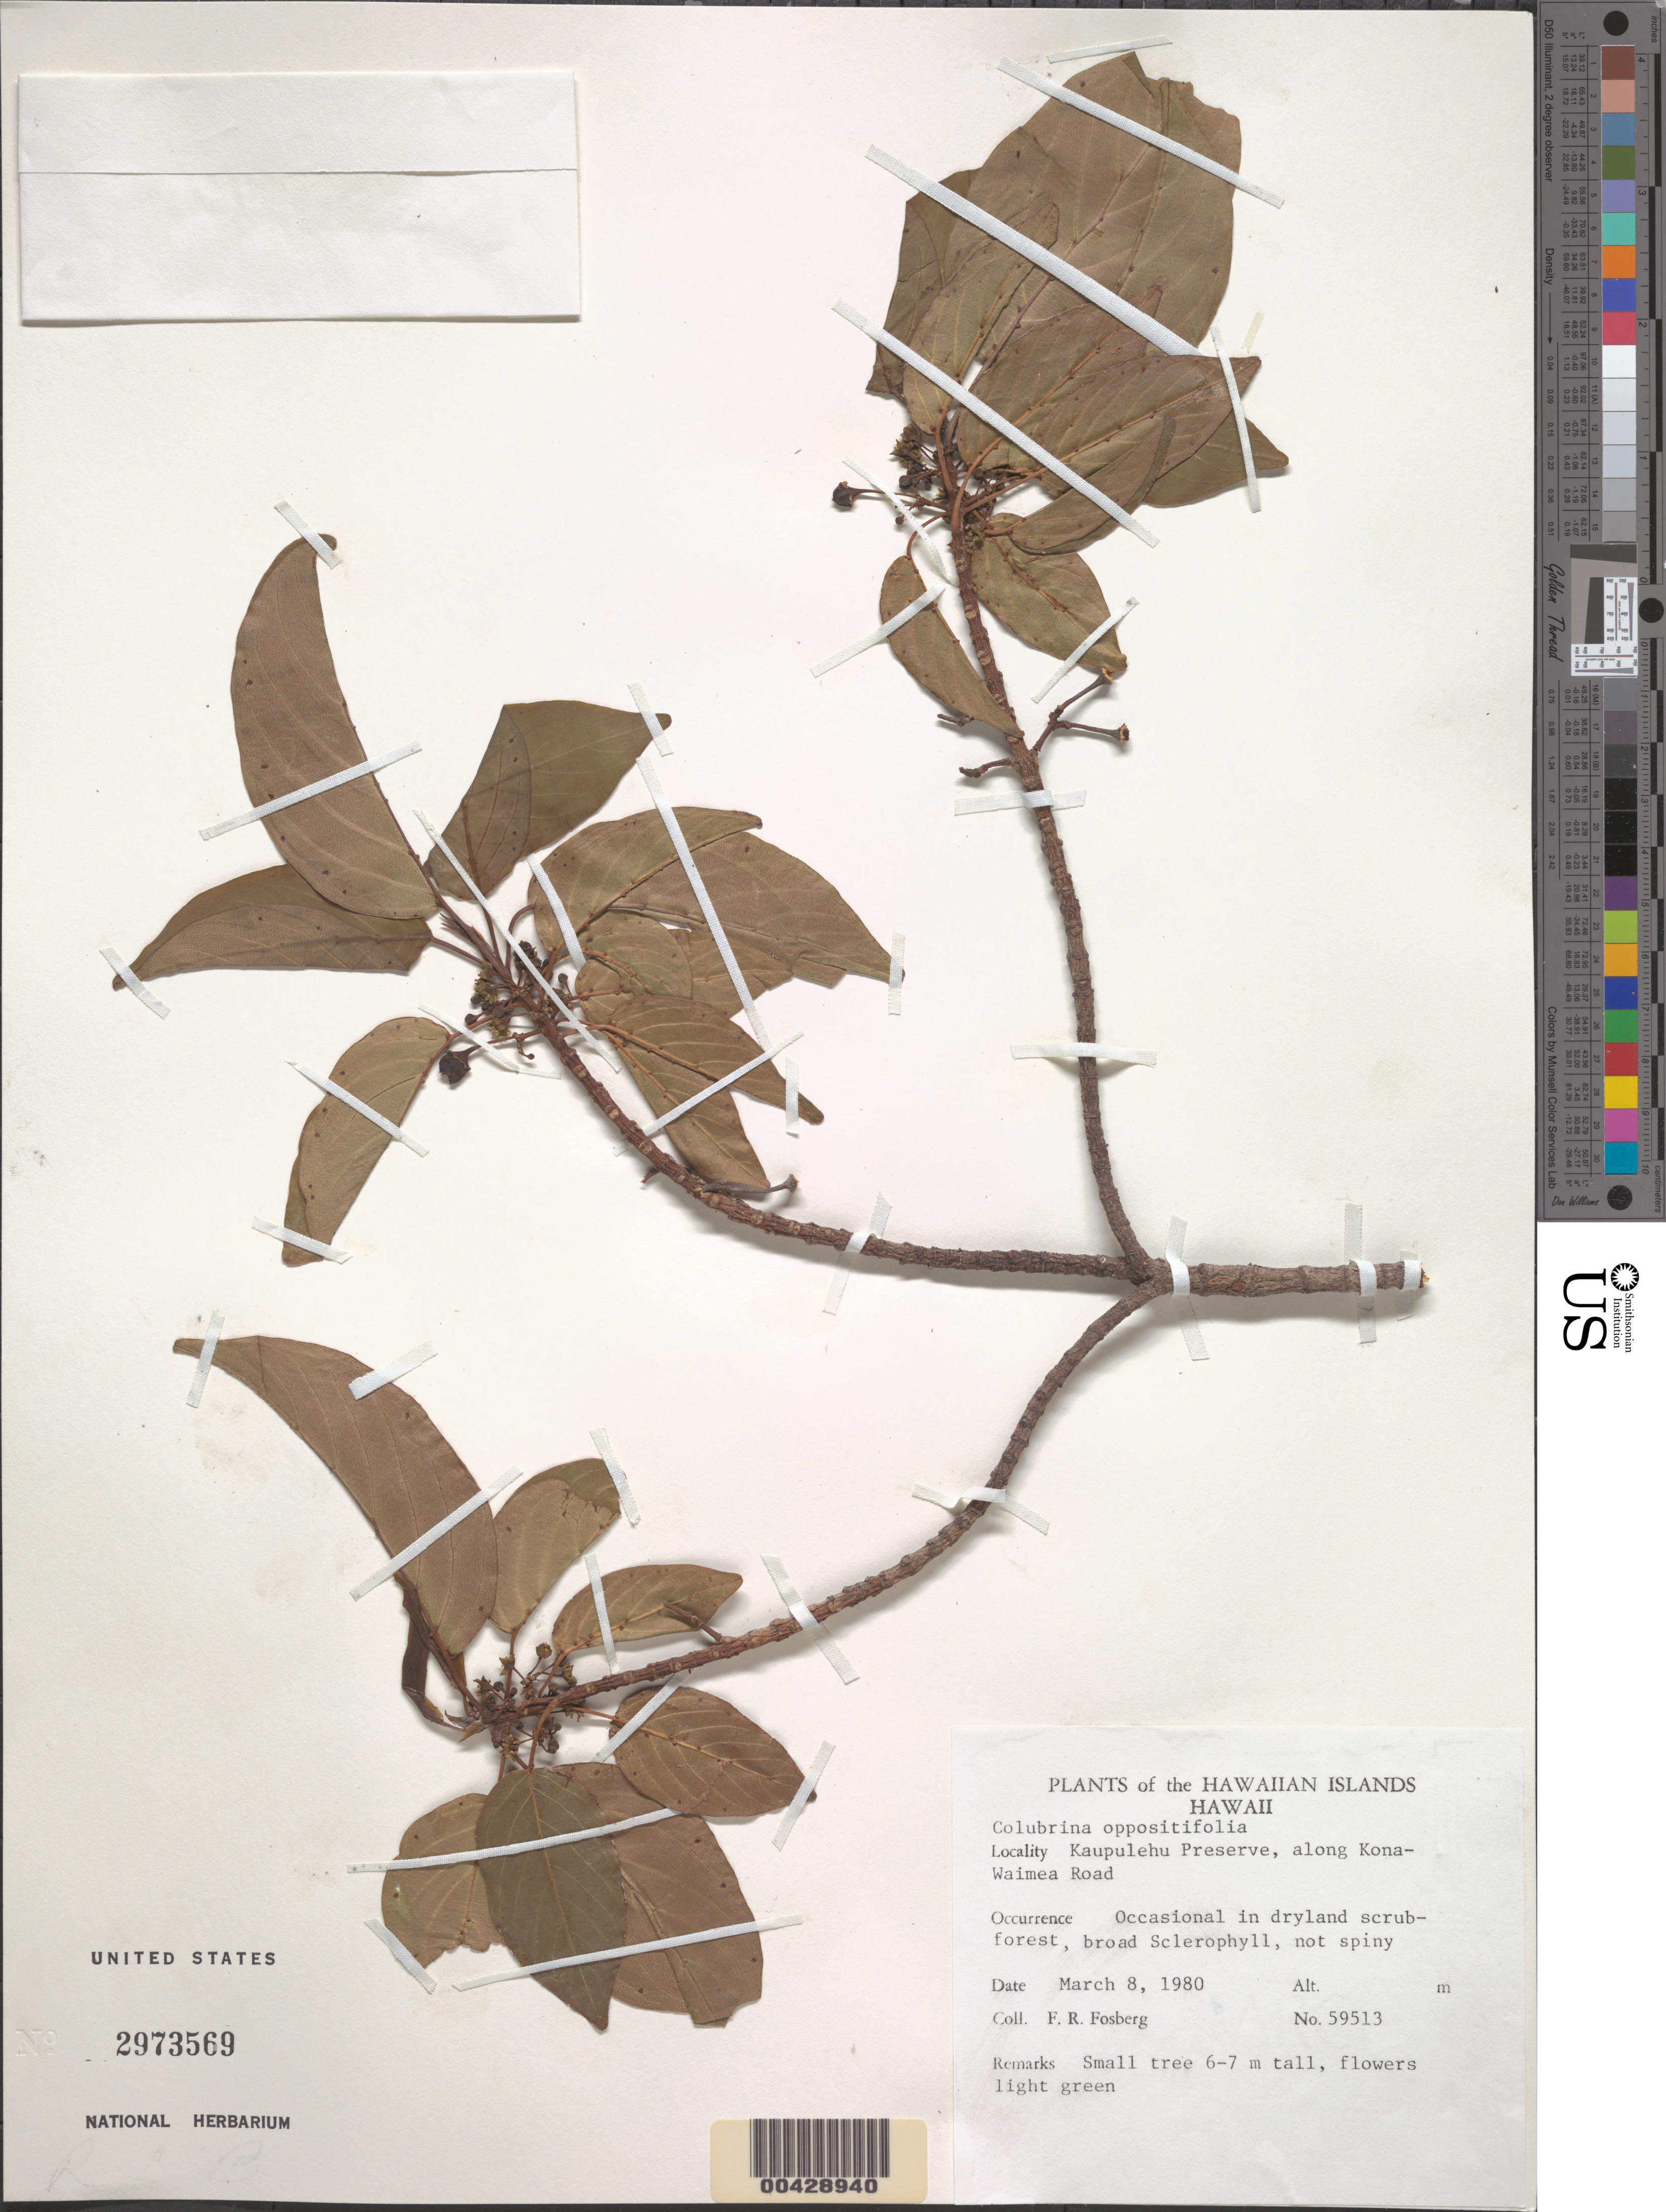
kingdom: Plantae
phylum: Tracheophyta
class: Magnoliopsida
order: Rosales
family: Rhamnaceae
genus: Colubrina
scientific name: Colubrina oppositifolia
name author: Brongn. ex H. Mann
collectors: F. R. Fosberg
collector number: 59513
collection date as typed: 8 Mar 1980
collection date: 1980-03-08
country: United States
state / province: Hawaii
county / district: Hawaii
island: Hawaii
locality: Kaupulehu Preserve, along Kona-Waimea Road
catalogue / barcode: US 2973569